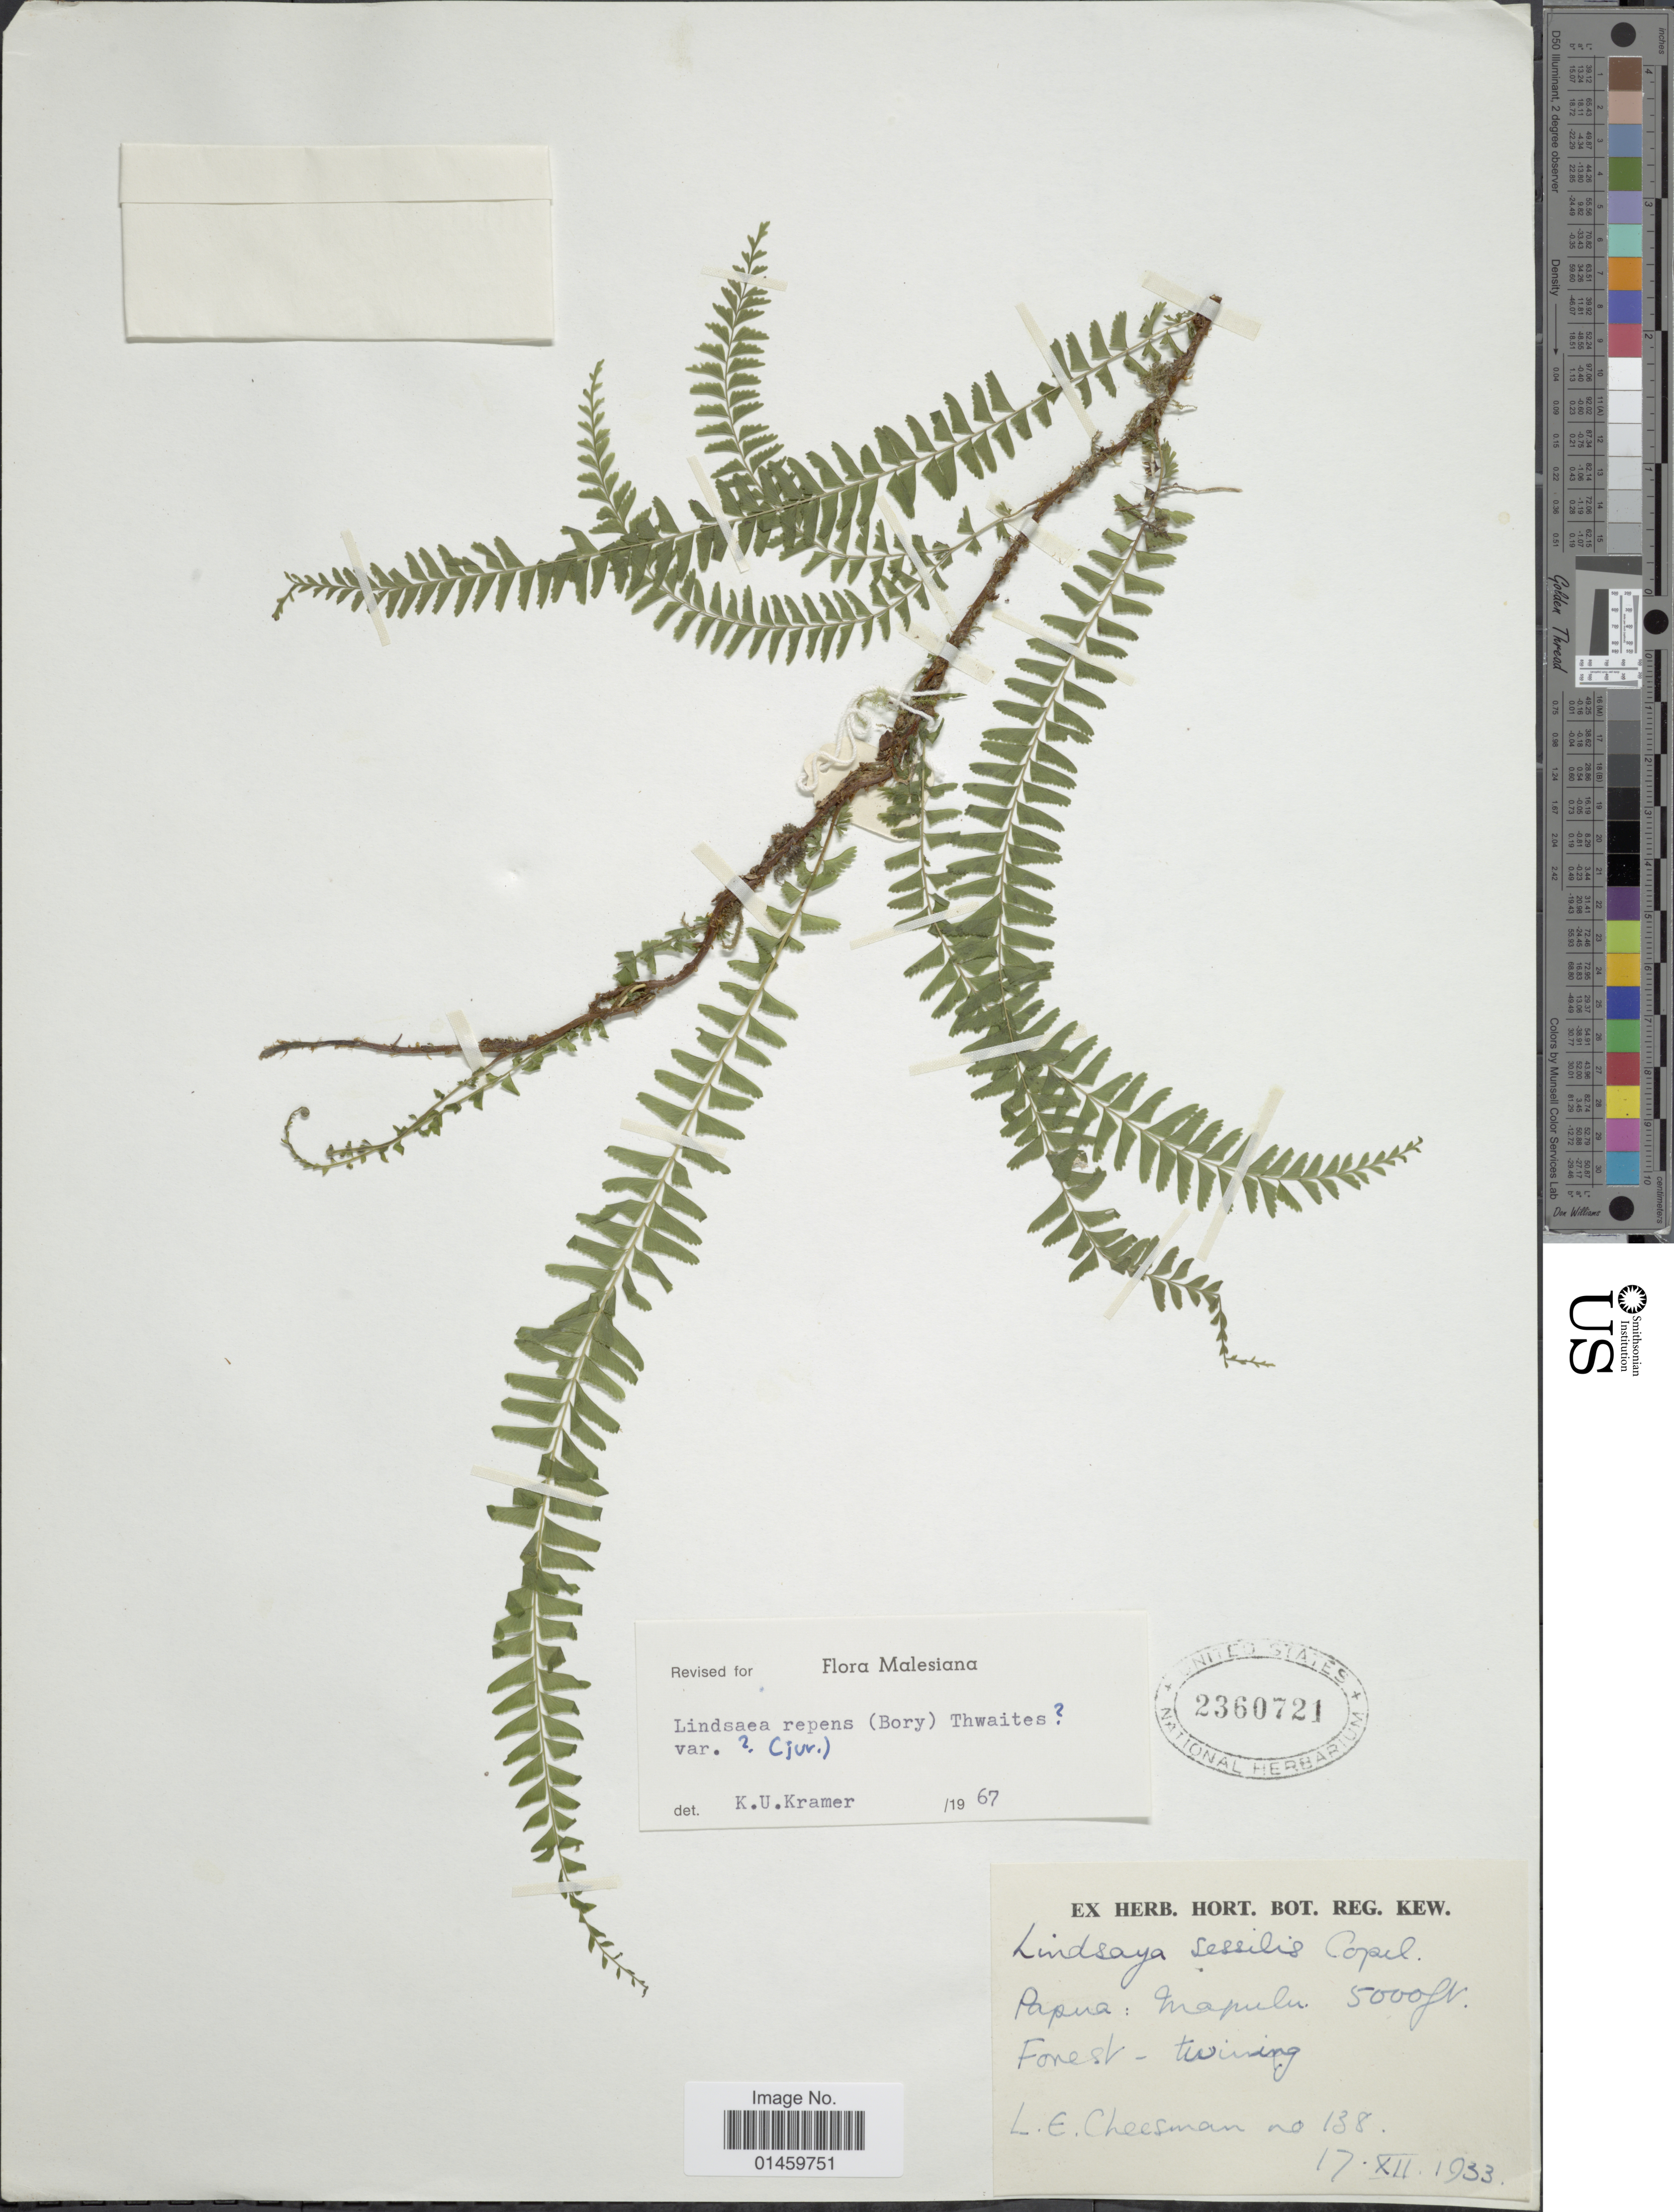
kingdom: Plantae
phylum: Tracheophyta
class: Polypodiopsida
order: Polypodiales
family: Lindsaeaceae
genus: Lindsaea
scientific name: Lindsaea repens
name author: (Bory) Thwaites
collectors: L. E. Cheesman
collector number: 138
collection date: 1933-12-17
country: Papua New Guinea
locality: Papua: Mapulu.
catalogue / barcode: US 2360721